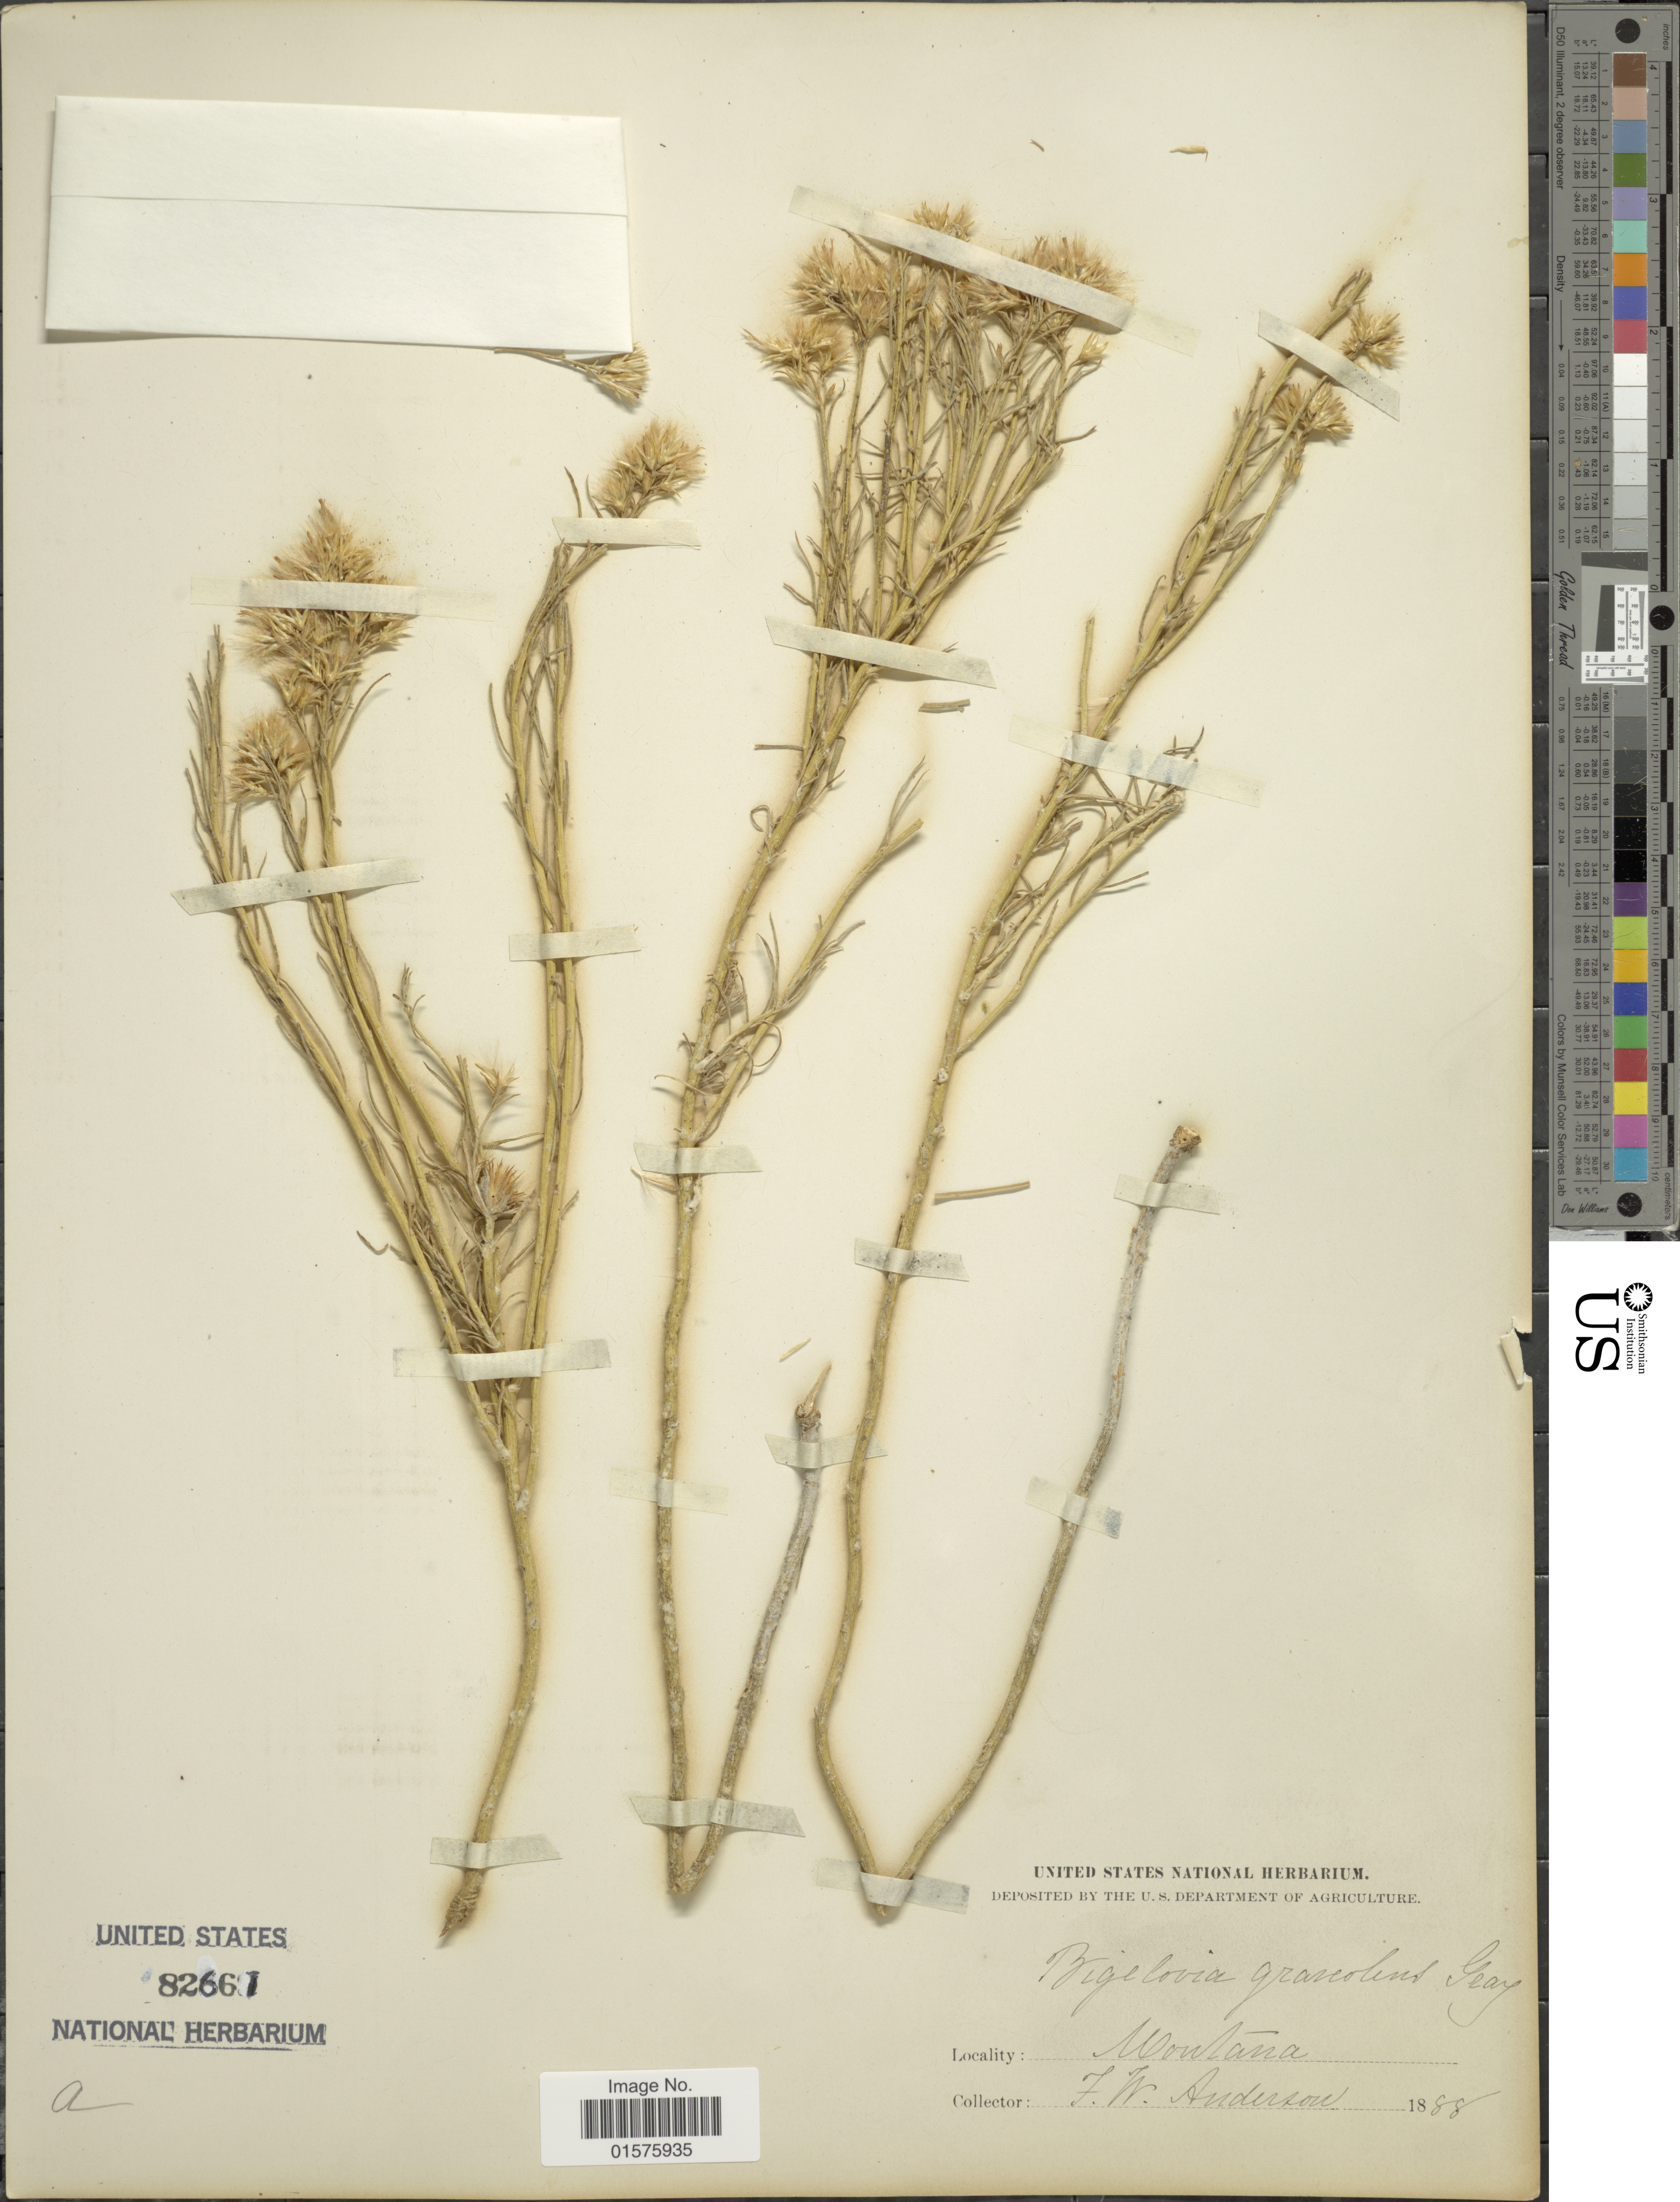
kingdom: Plantae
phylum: Tracheophyta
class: Magnoliopsida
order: Asterales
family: Asteraceae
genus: Chrysothamnus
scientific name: Chrysothamnus nauseosus subsp. graveolens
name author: (Nutt.) Piper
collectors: F. W. Anderson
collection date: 1888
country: United States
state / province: Montana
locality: Montana.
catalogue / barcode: US 82661